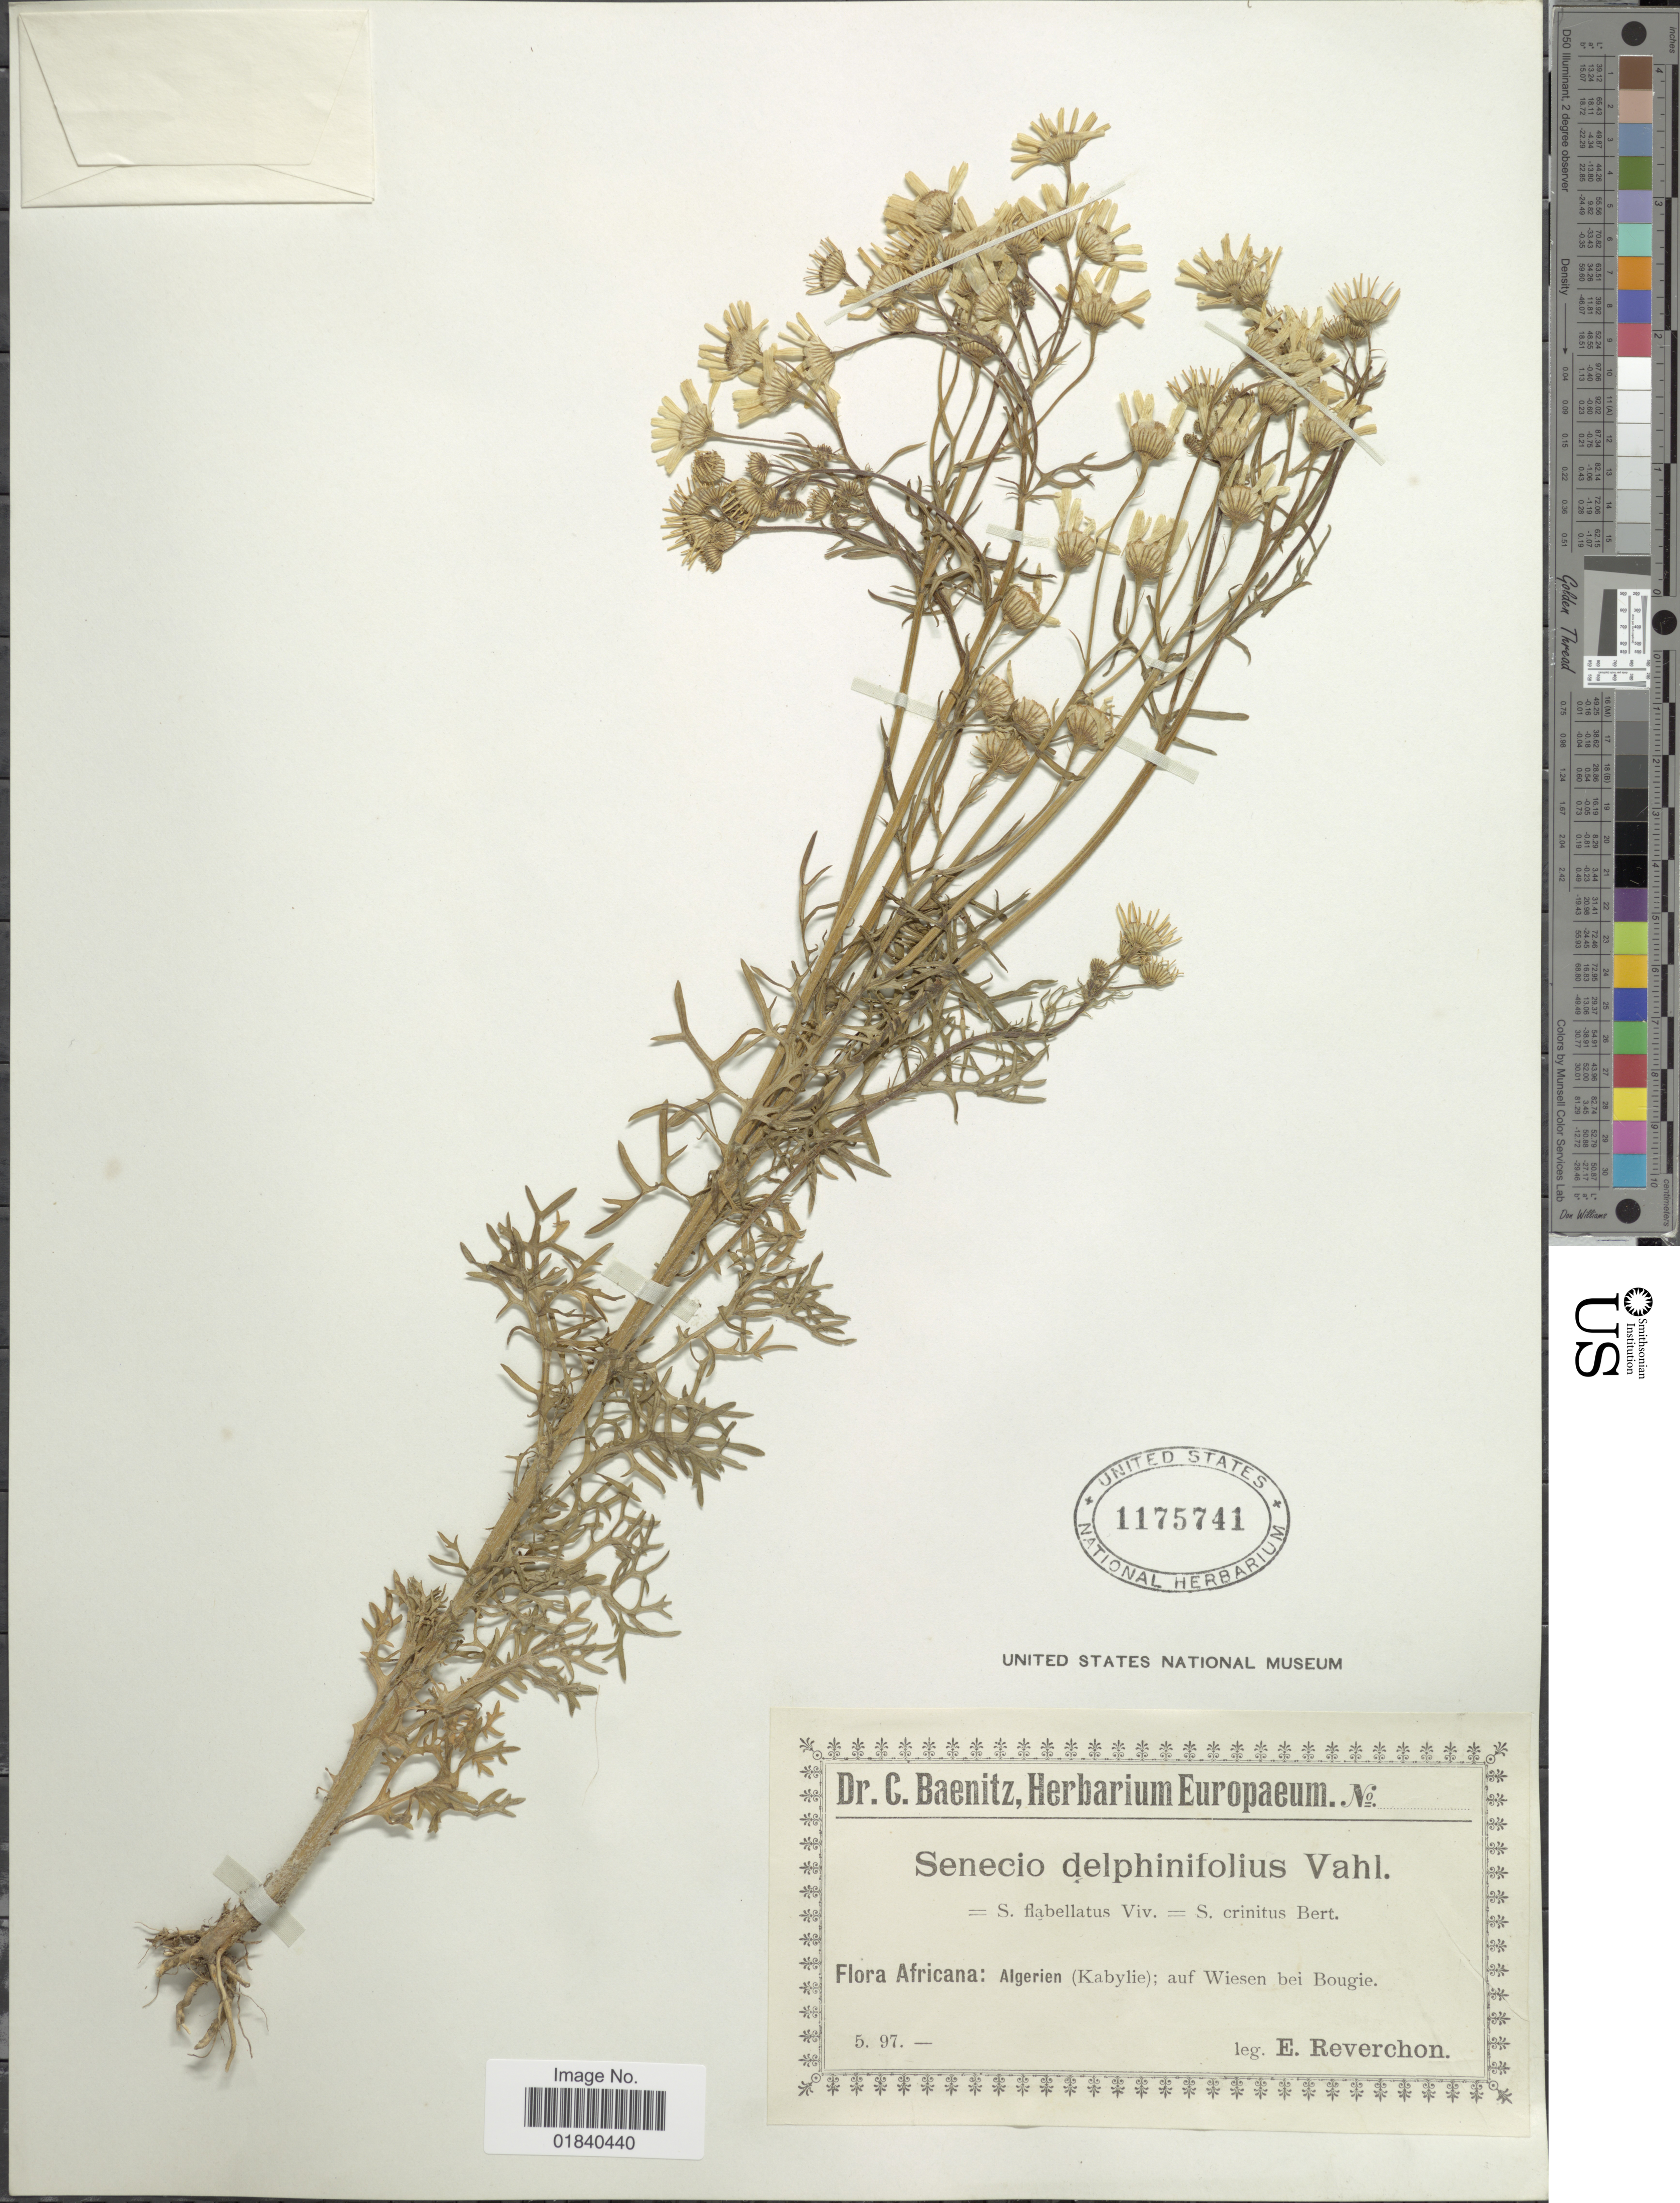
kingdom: Plantae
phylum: Tracheophyta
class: Magnoliopsida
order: Asterales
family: Asteraceae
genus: Jacobaea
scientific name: Jacobaea delphiniifolia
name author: (Vahl) Pelser & Veldkamp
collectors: E. Reverchon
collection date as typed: Transcribed d/m/y: /5/97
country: Algeria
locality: (Kabylie)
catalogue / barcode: US 1175741